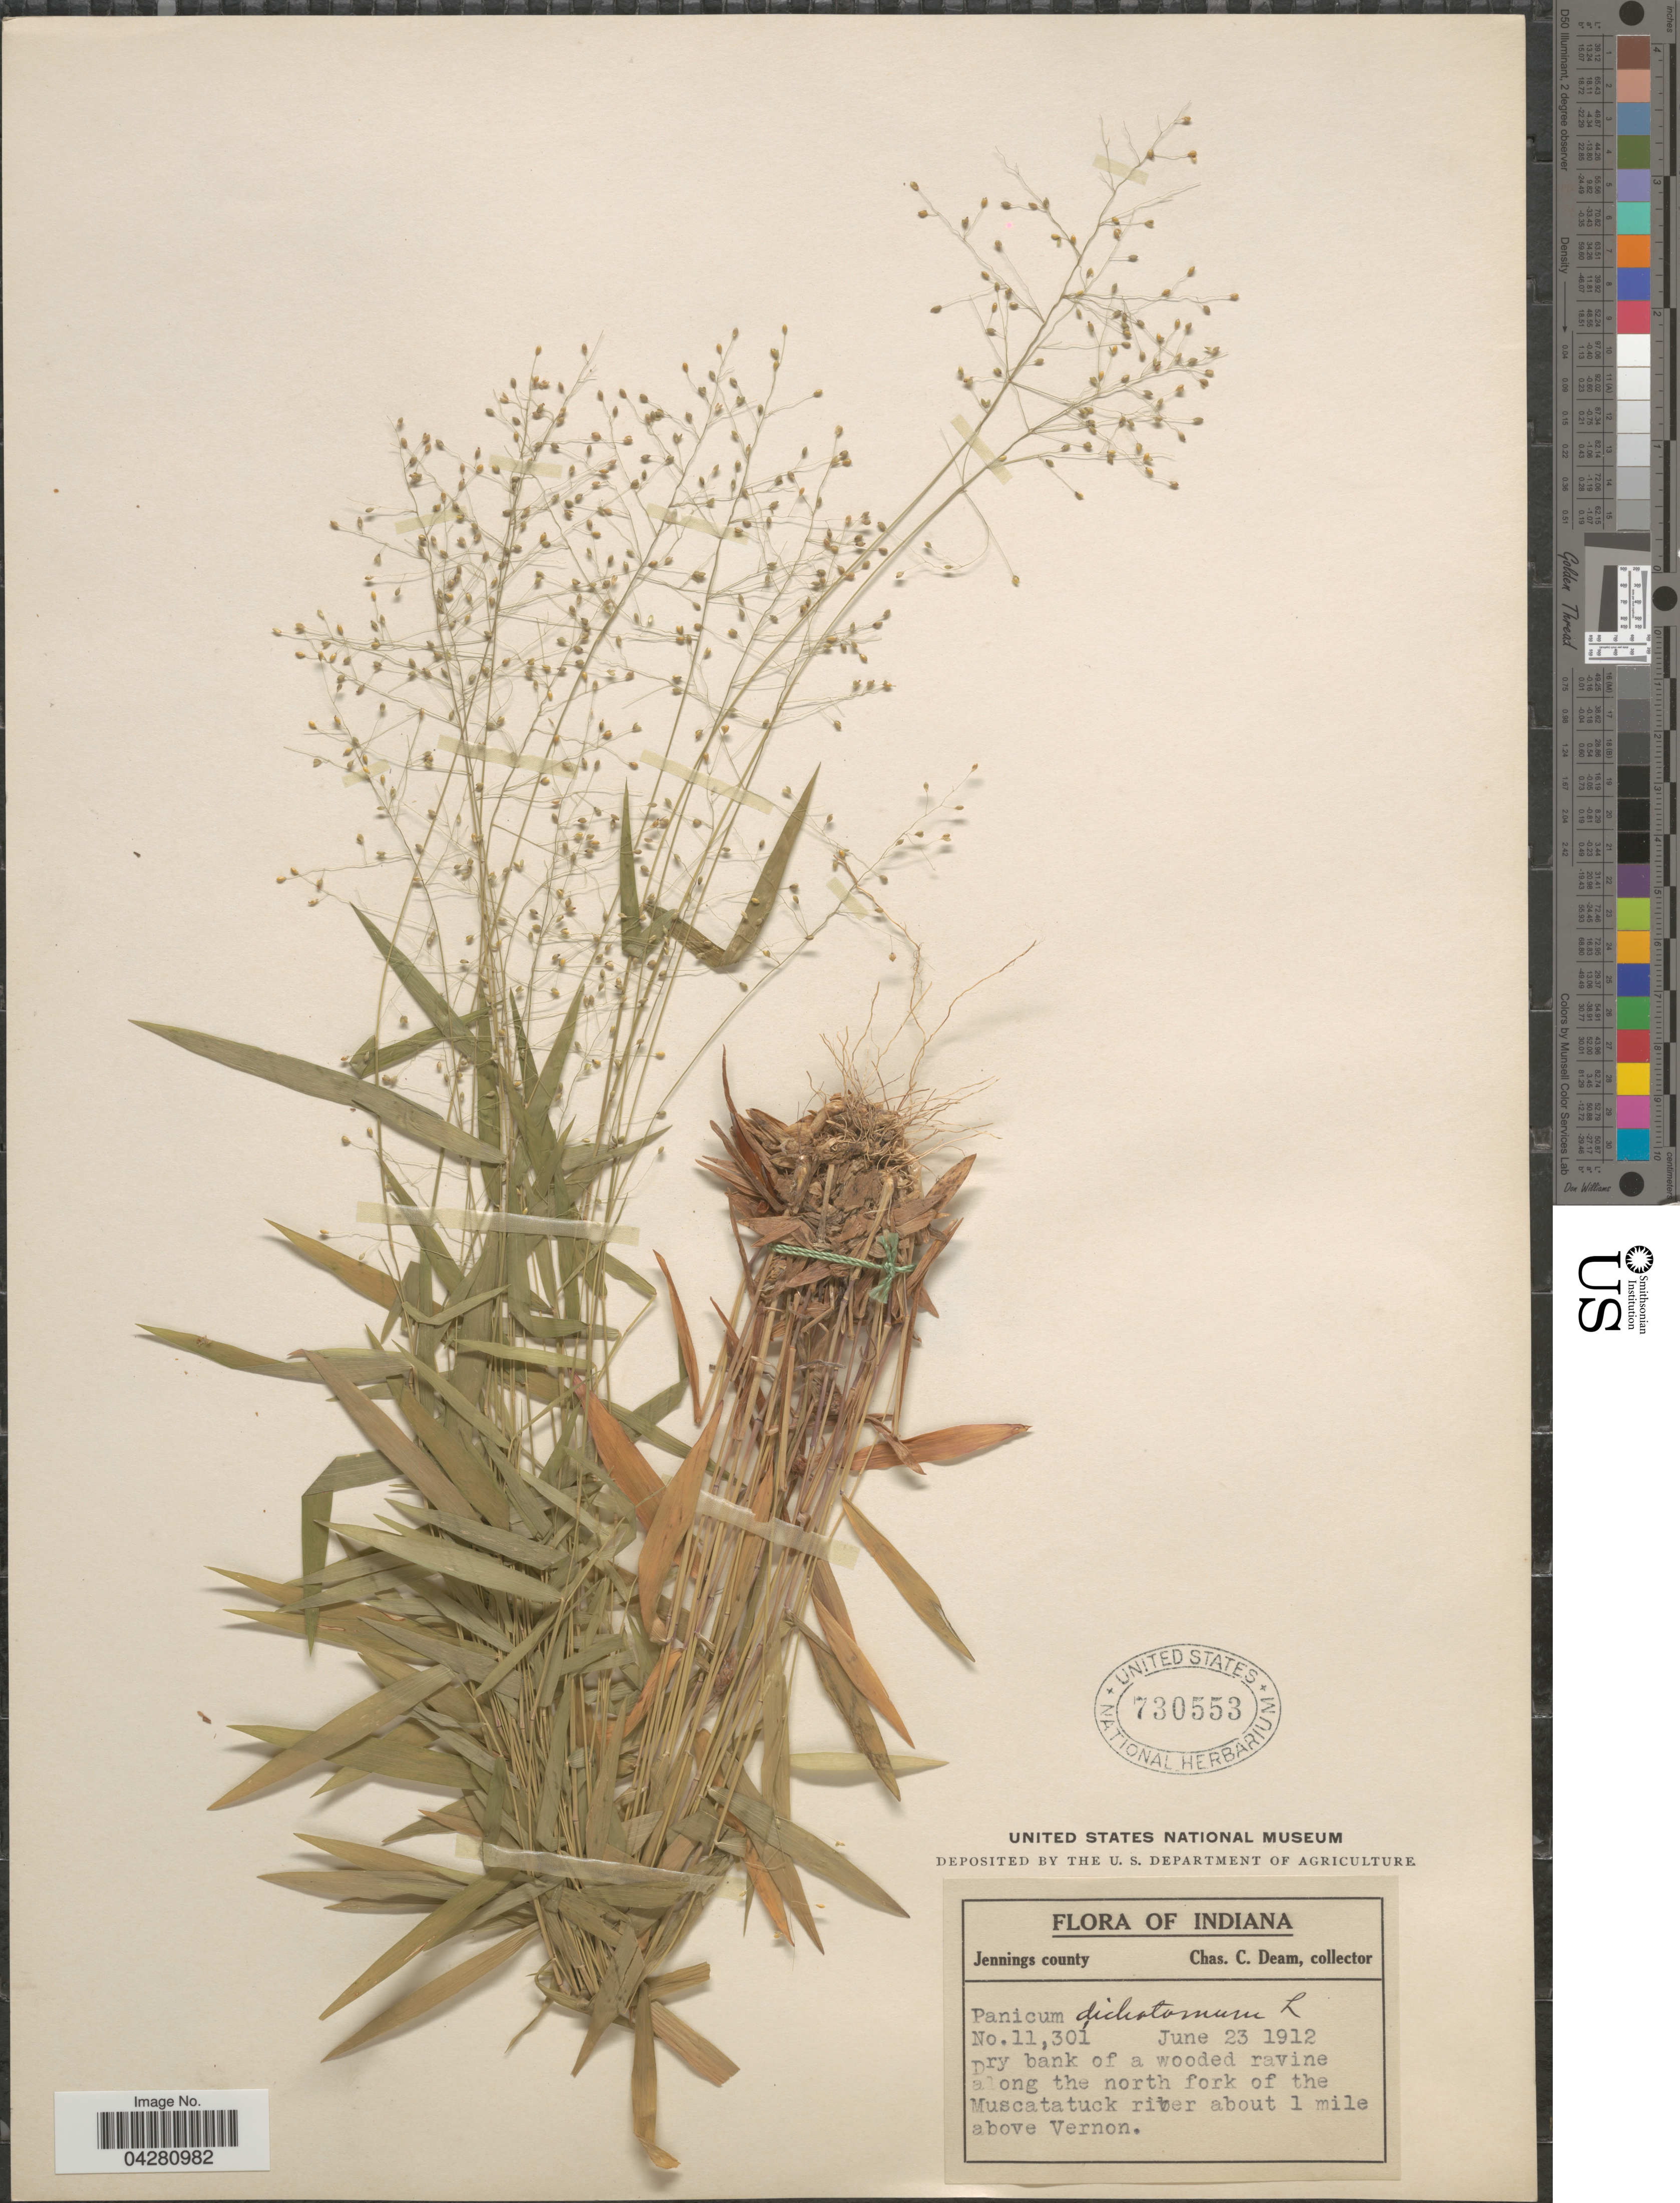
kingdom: Plantae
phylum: Tracheophyta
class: Liliopsida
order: Poales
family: Poaceae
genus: Dichanthelium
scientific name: Dichanthelium dichotomum var. dichotomum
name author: (L.) Gould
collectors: C. C. Deam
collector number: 11301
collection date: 1912-06-23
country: United States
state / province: Indiana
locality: Jennings county. Dry bank of a wooded ravine along the north fork of the Muscatatuck river about 1 mile above Vernon.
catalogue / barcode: US 730553